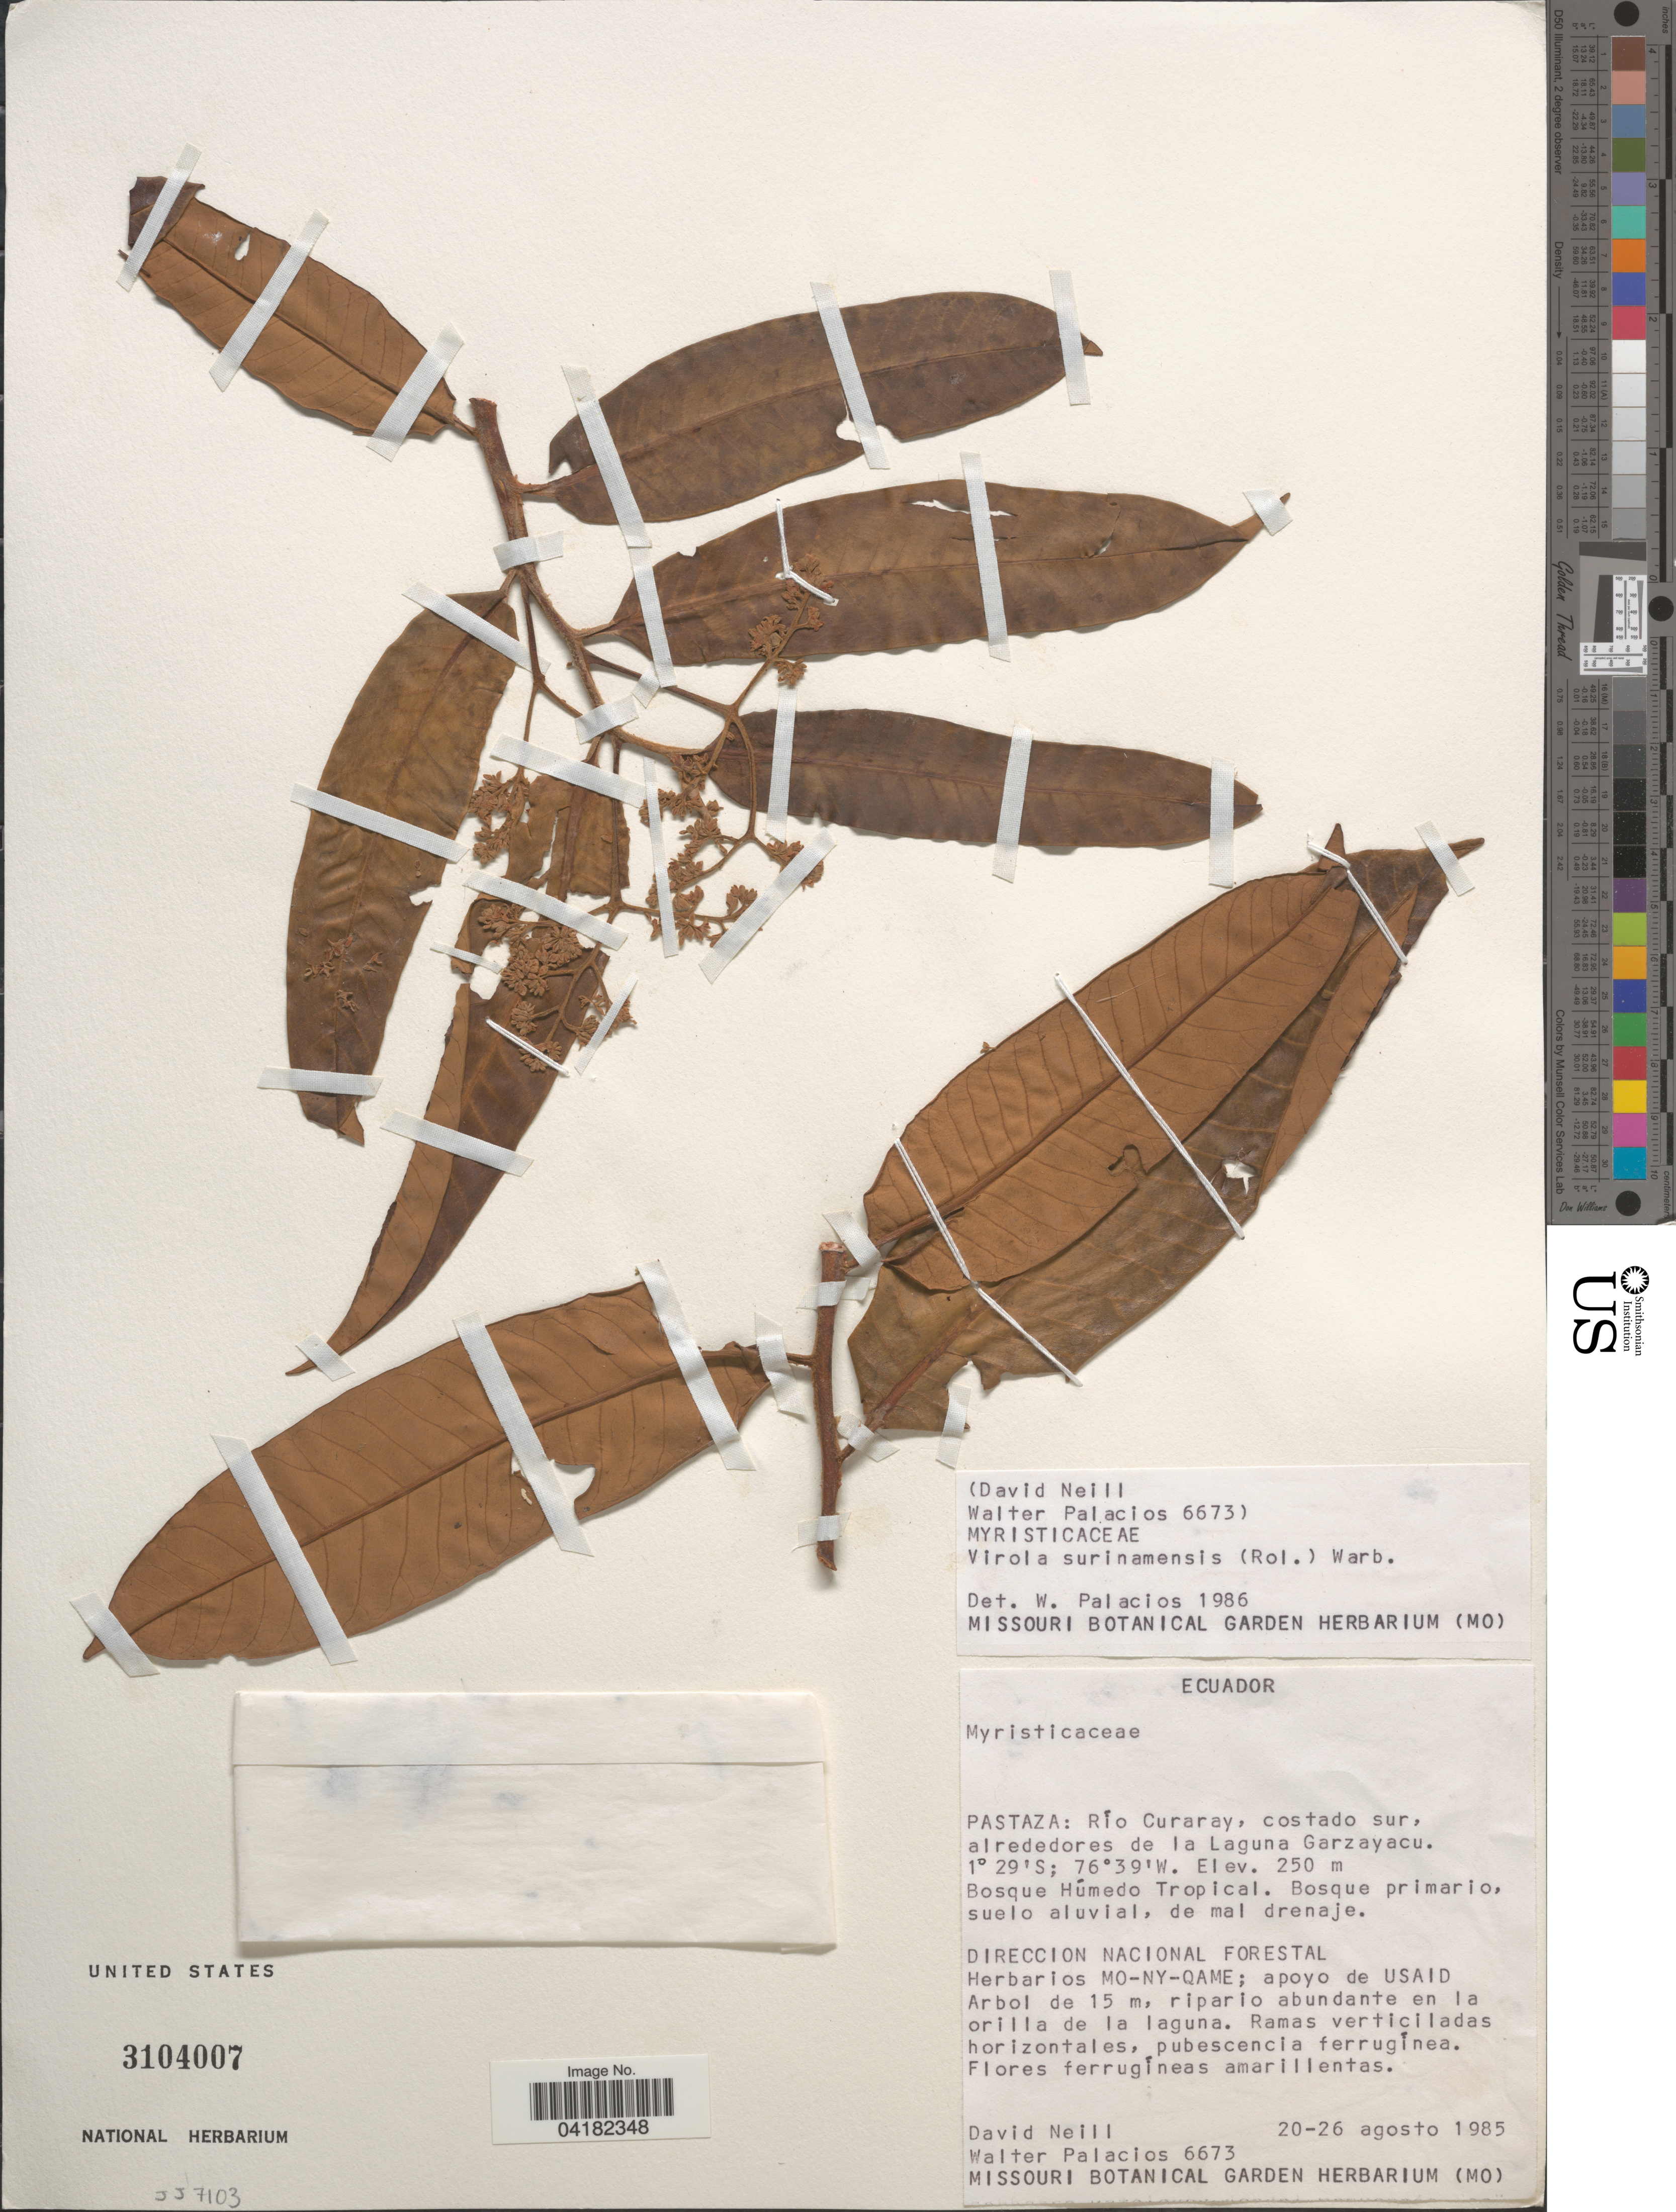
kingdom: Plantae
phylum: Tracheophyta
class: Magnoliopsida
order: Magnoliales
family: Myristicaceae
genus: Virola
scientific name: Virola surinamensis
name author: (Rol.) Warb.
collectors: D. Neill & W. Palacios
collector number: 6673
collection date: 1985-08-20/1985-08-26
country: Ecuador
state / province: Pastaza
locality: Río Curaray, costado sur, alrededores de la Laguna Garzayacu. Bosque Húmedo Tropical.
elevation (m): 250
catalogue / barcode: US 3104007